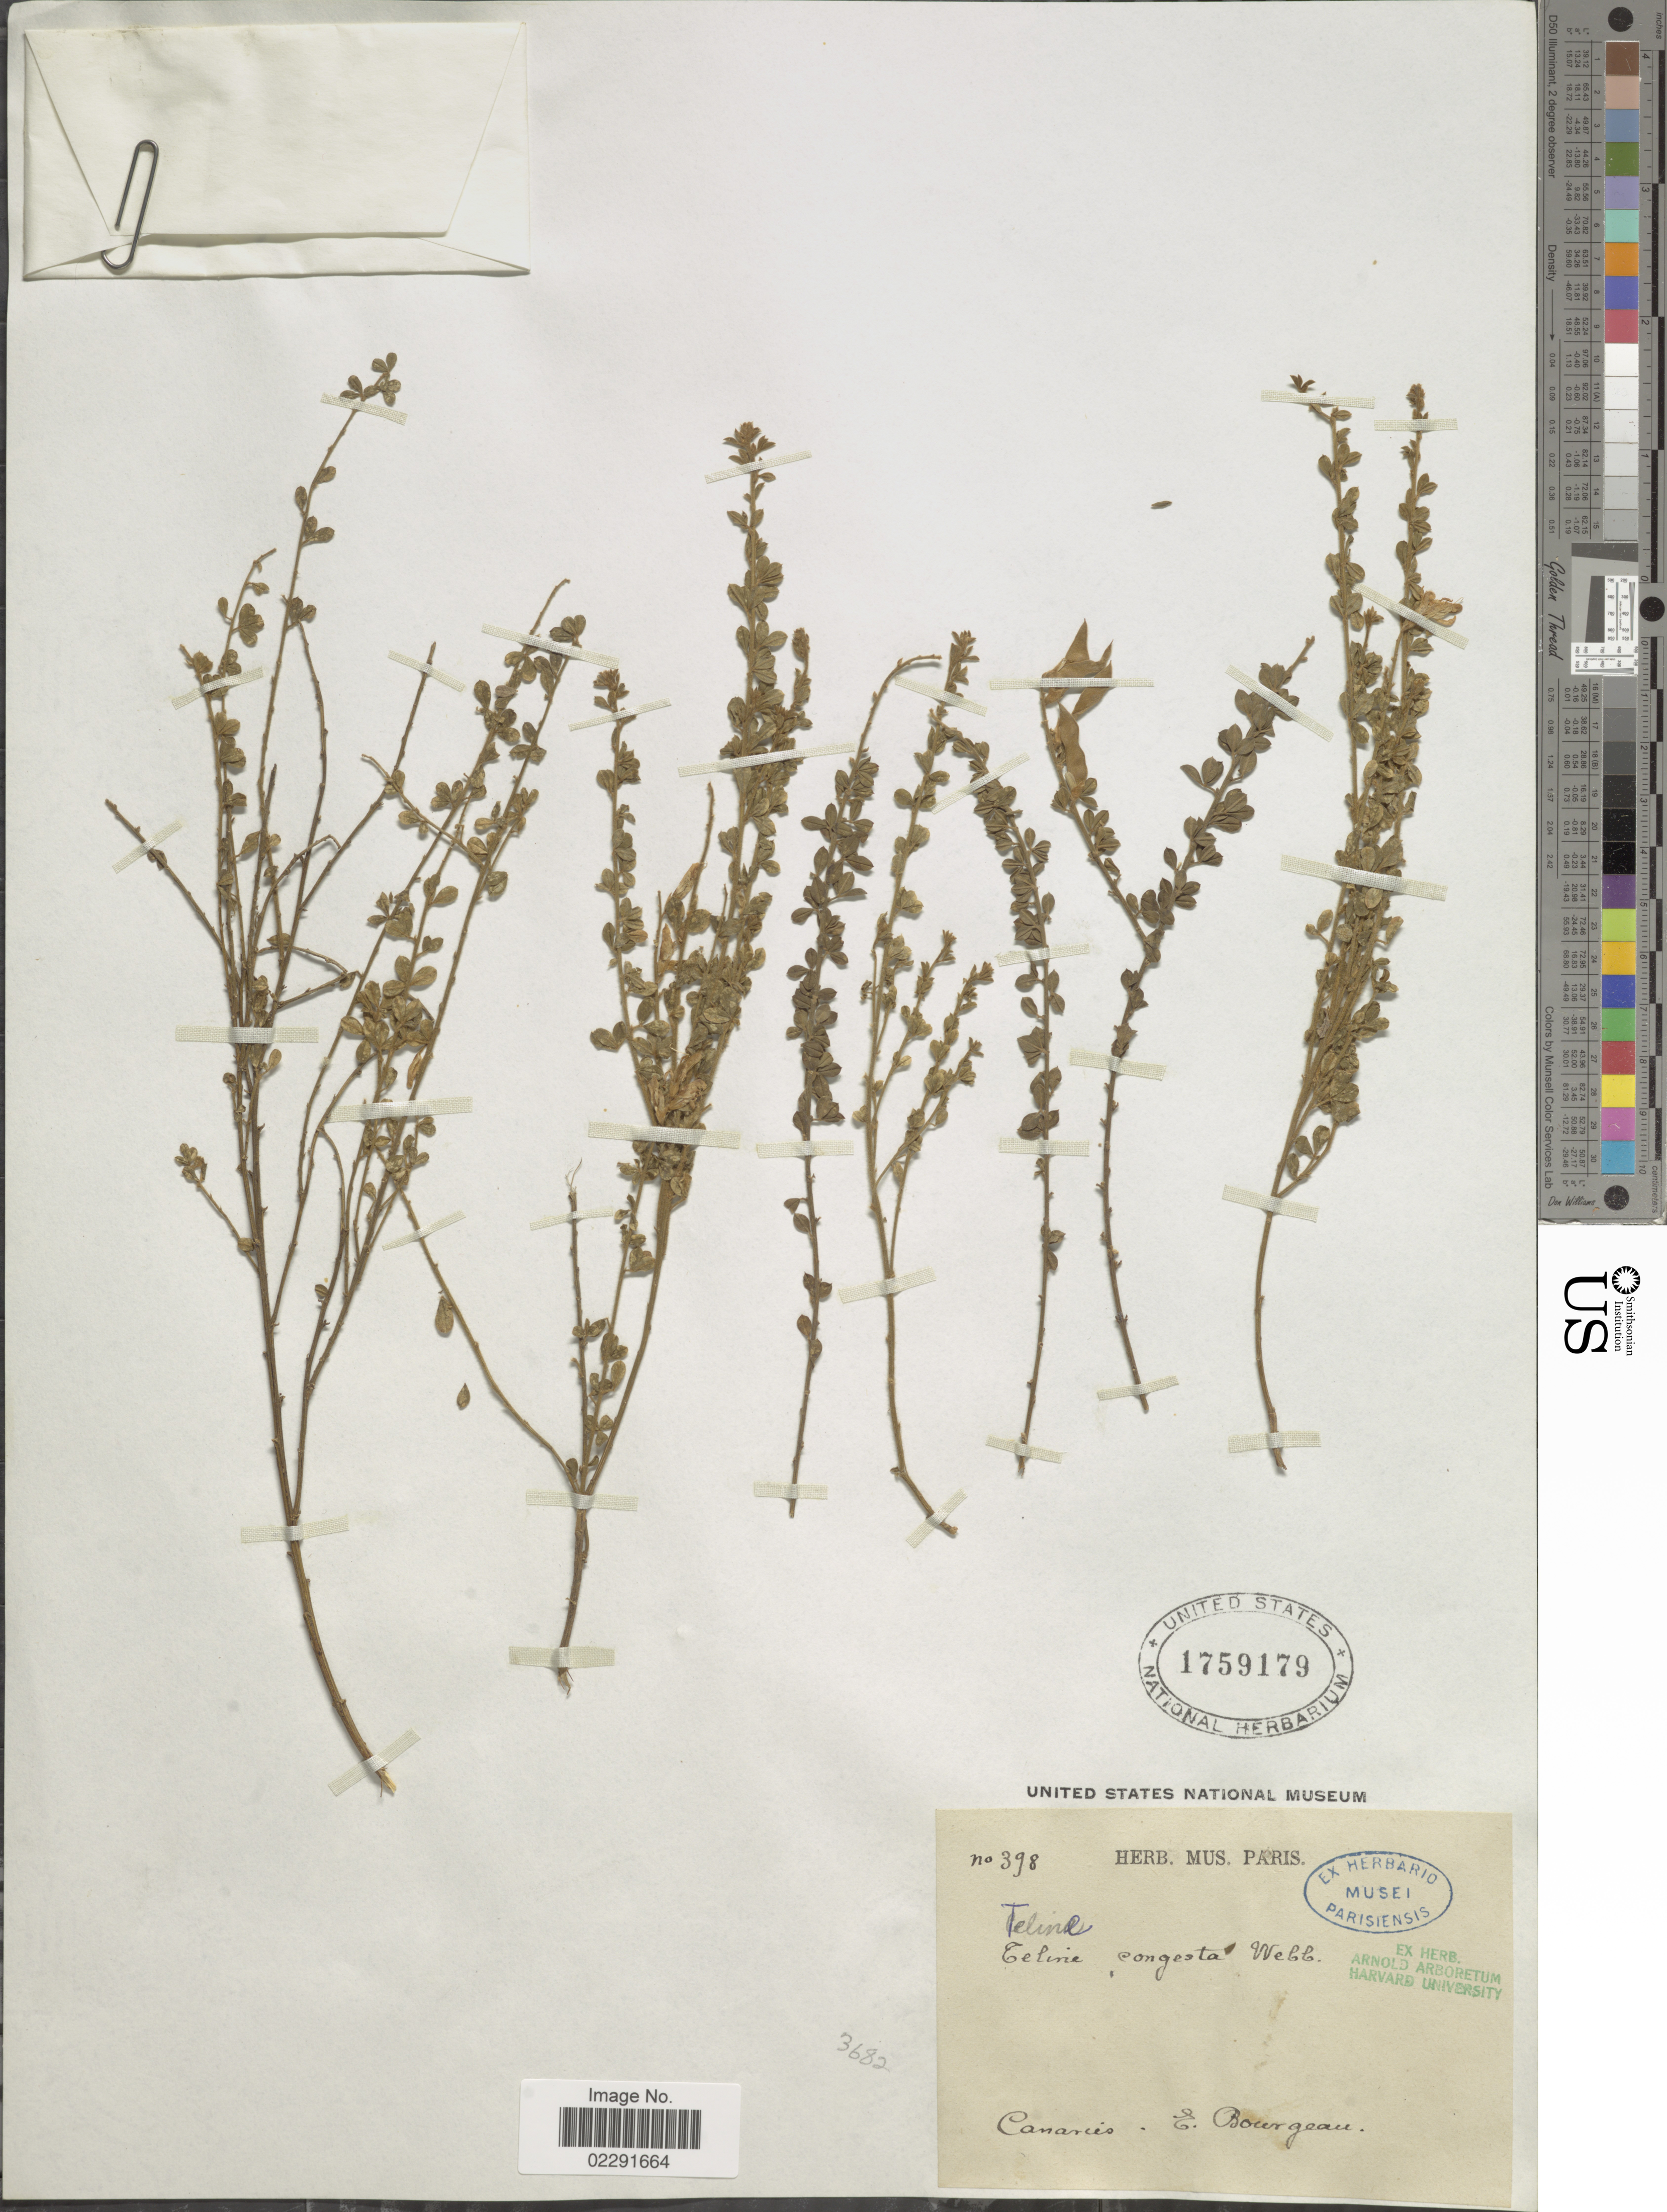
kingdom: Plantae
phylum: Tracheophyta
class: Magnoliopsida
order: Fabales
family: Fabaceae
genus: Genista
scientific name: Genista microphylla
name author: DC.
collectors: E. Bourgeau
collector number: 398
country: Spain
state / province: Canarias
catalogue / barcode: US 1759179